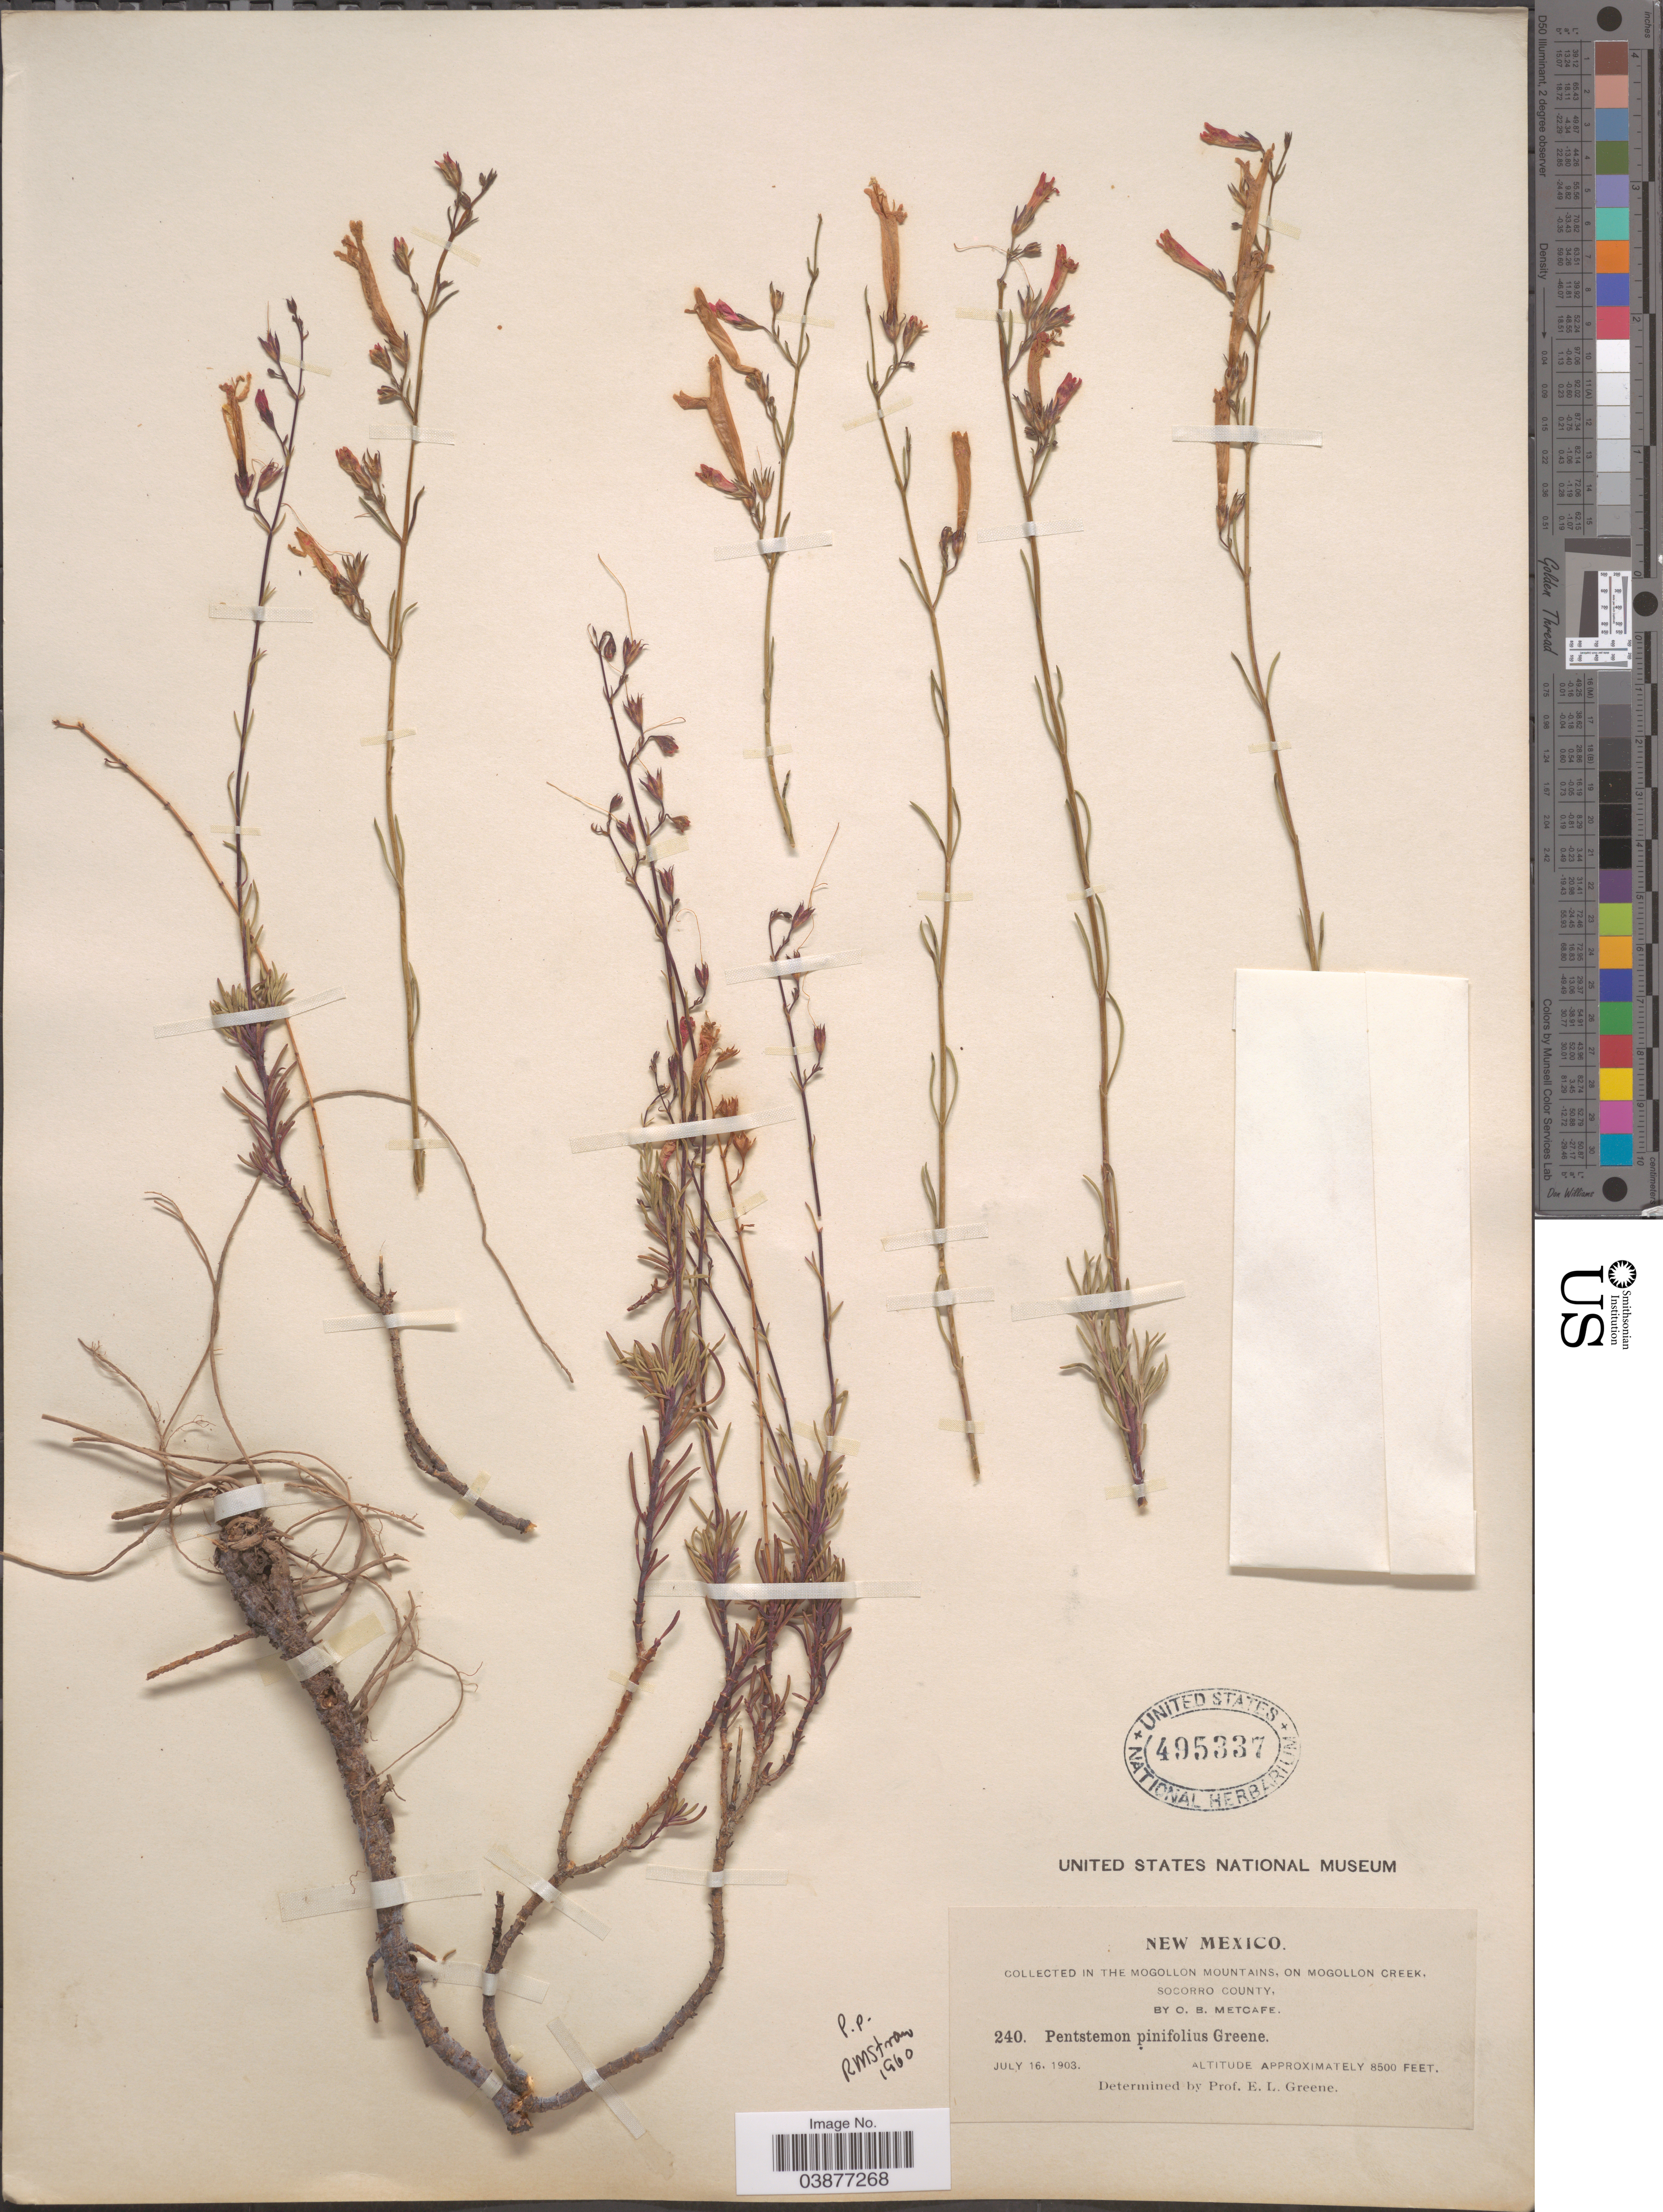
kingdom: Plantae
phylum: Tracheophyta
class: Magnoliopsida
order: Lamiales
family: Plantaginaceae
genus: Penstemon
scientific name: Penstemon pinifolius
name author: Greene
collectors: O. Metcafe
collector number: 240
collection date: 1903-07-16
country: United States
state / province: New Mexico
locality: In the Mogollon Mountains, on Mogollon Creek, Socorro County.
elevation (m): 2591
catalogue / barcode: US 495337